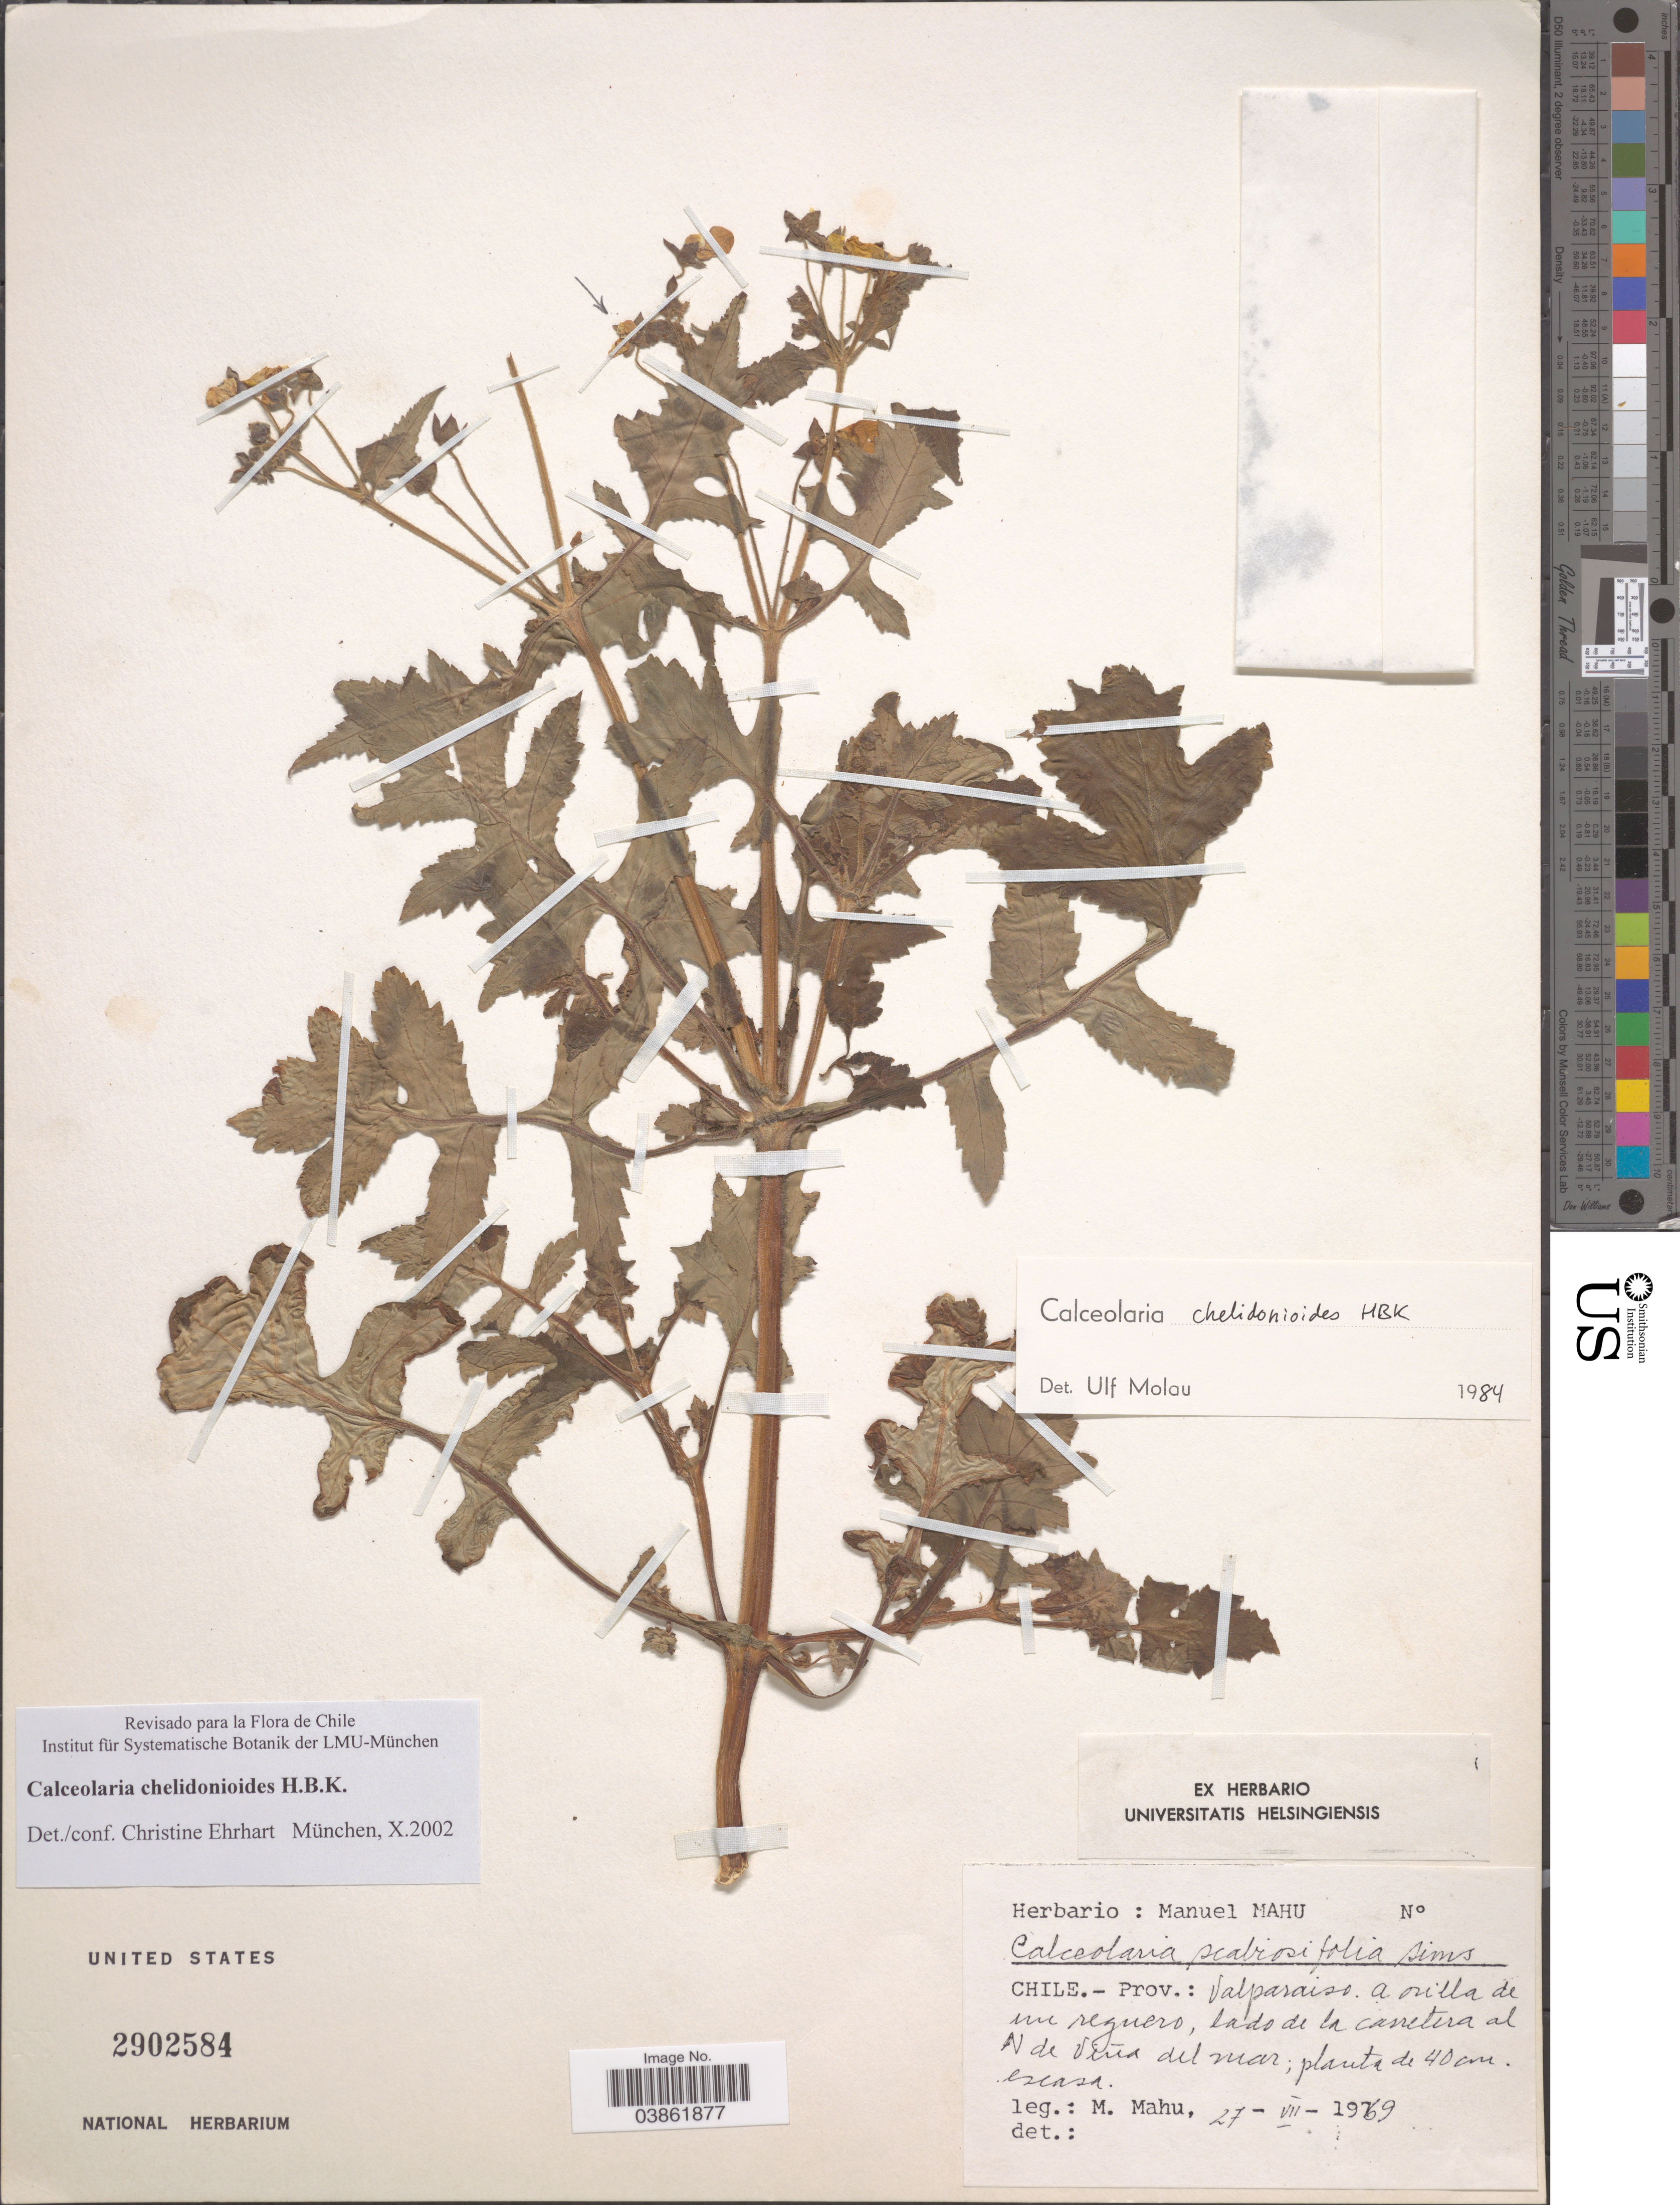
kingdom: Plantae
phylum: Tracheophyta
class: Magnoliopsida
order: Lamiales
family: Calceolariaceae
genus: Calceolaria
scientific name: Calceolaria chelidonioides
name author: Kunth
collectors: M. Mahu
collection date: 1969-07-27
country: Chile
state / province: Valparaíso (V)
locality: Prov.: Valparaiso, lado de la carretera al N de Veña del mar.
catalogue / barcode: US 2902584